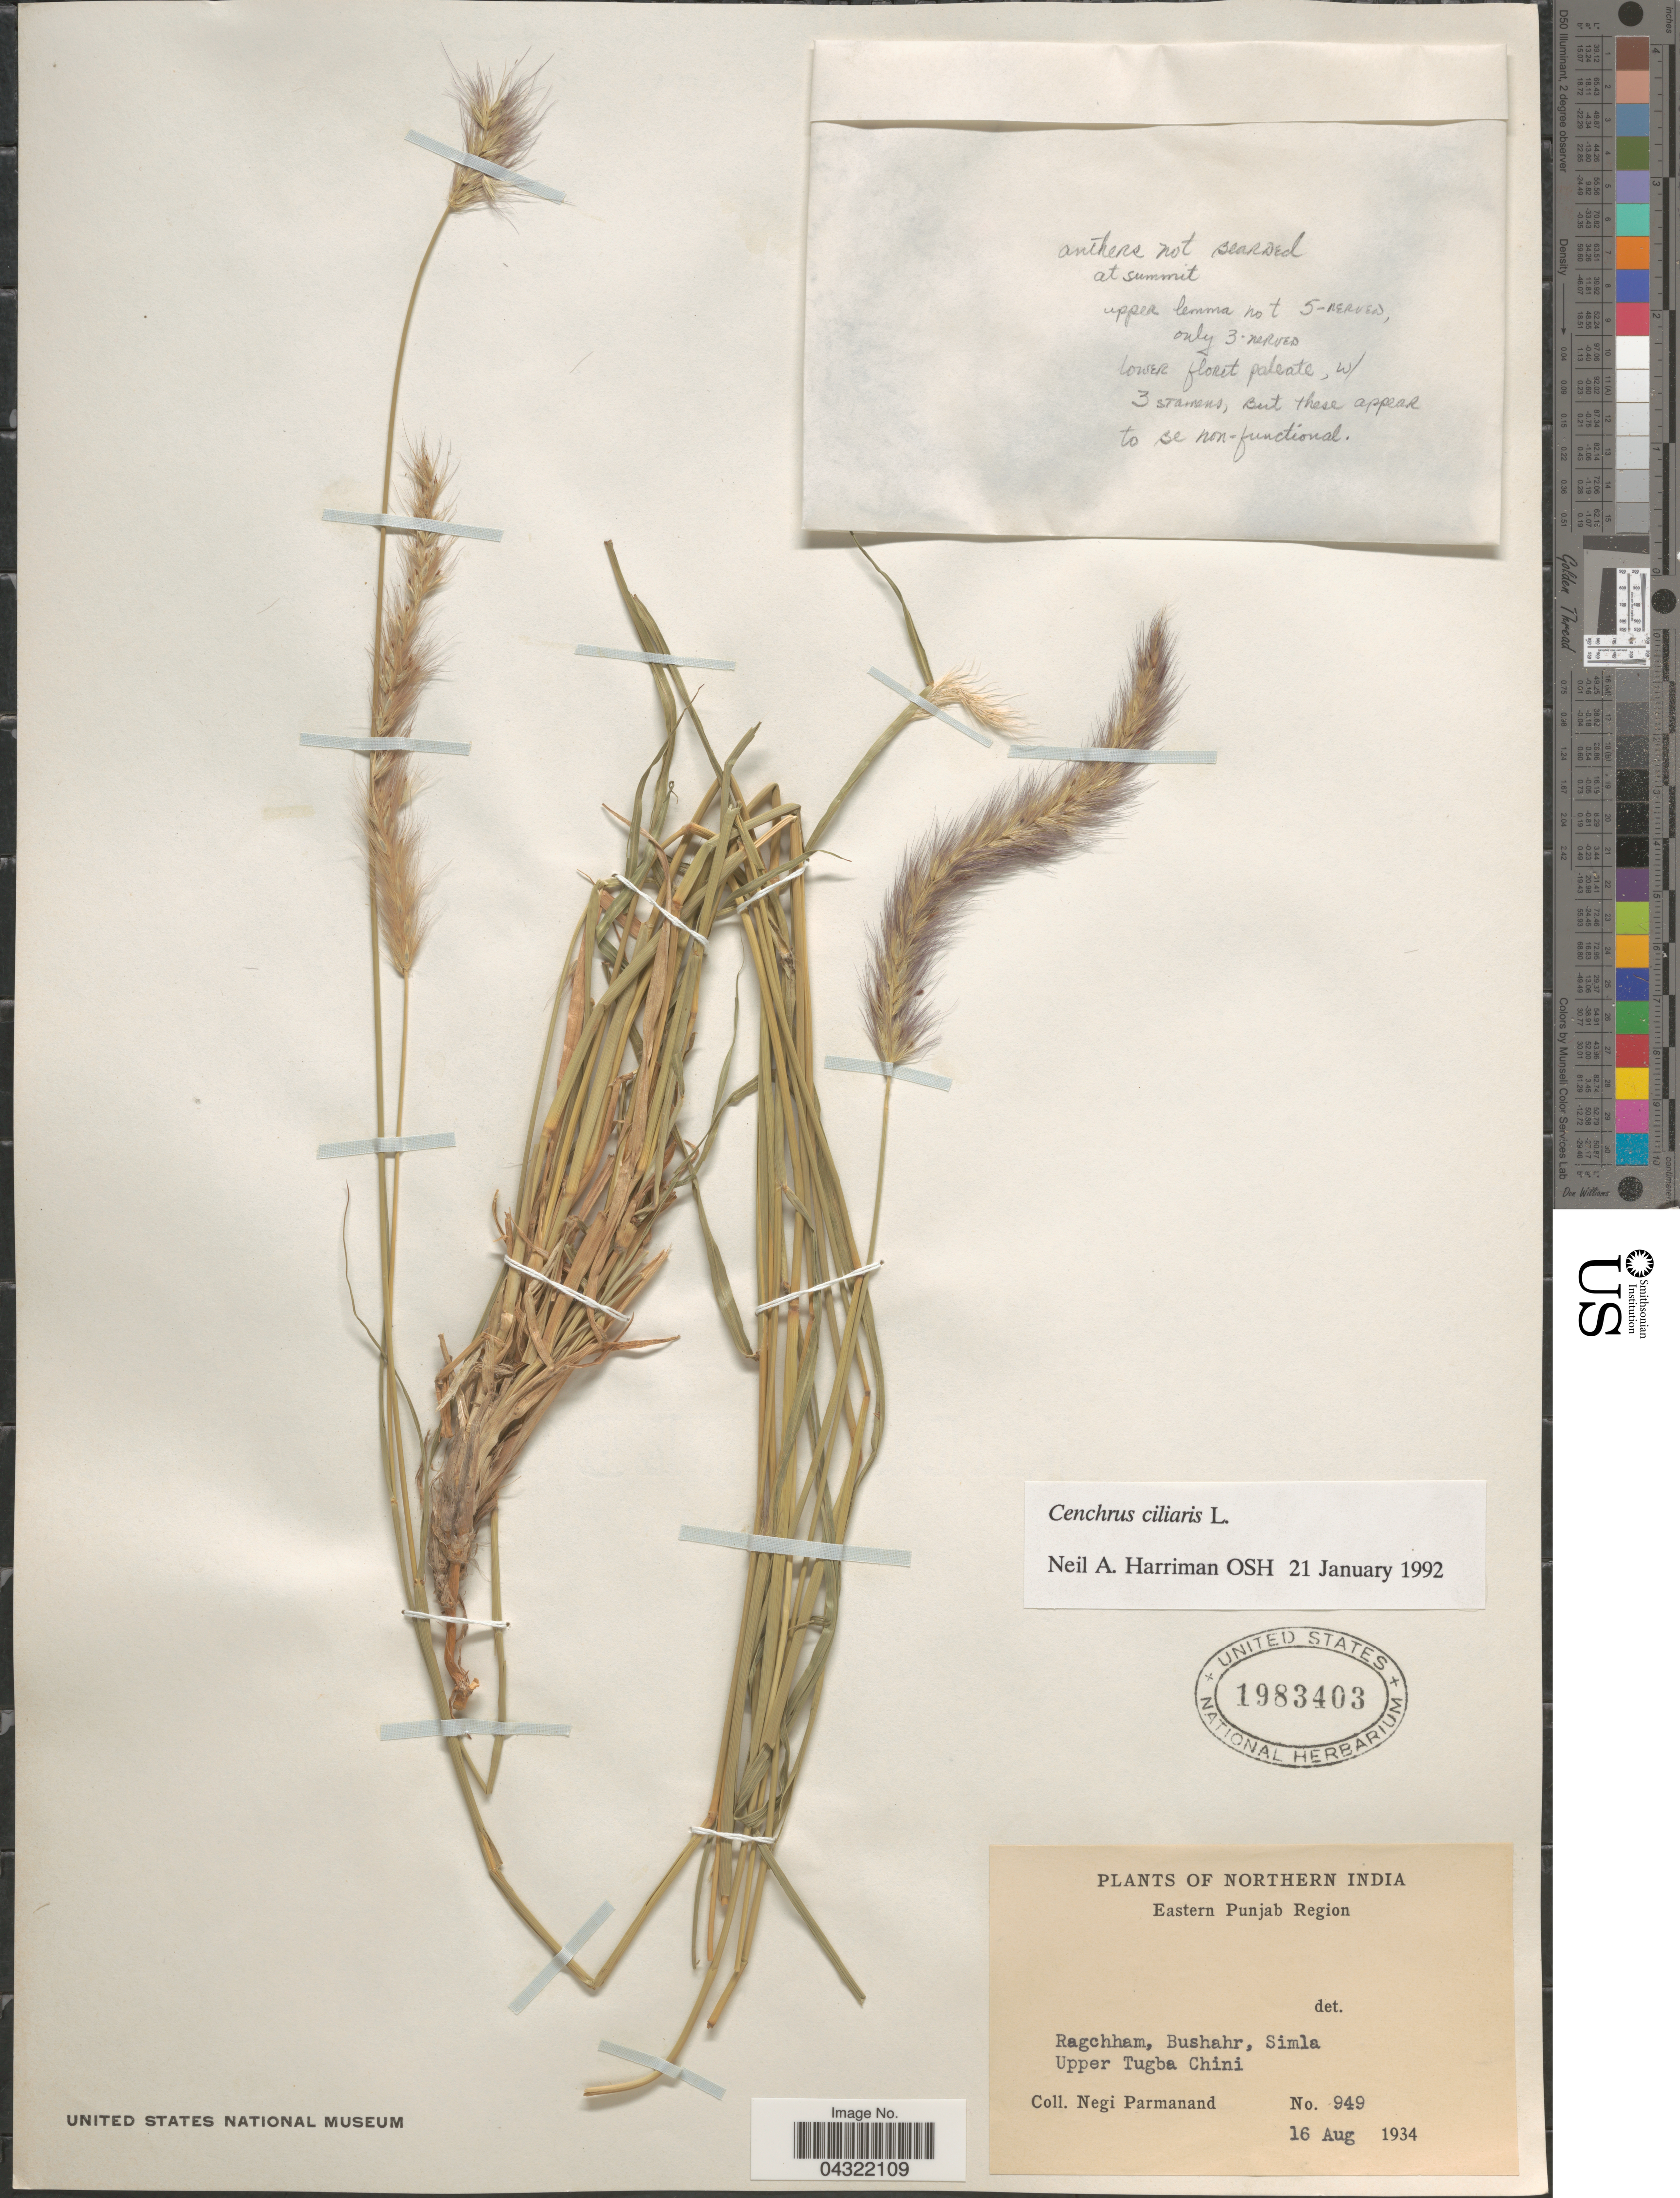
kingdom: Plantae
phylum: Tracheophyta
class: Liliopsida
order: Poales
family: Poaceae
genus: Cenchrus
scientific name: Cenchrus ciliaris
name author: L.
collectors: N. Parmanand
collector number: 949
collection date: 1934-08-16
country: India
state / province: Himachal Pradesh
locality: Northern India. Eastern Punjab Region. Ragchham, Bushahr, Simla Upper Tugba Chini.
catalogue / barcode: US 1983403